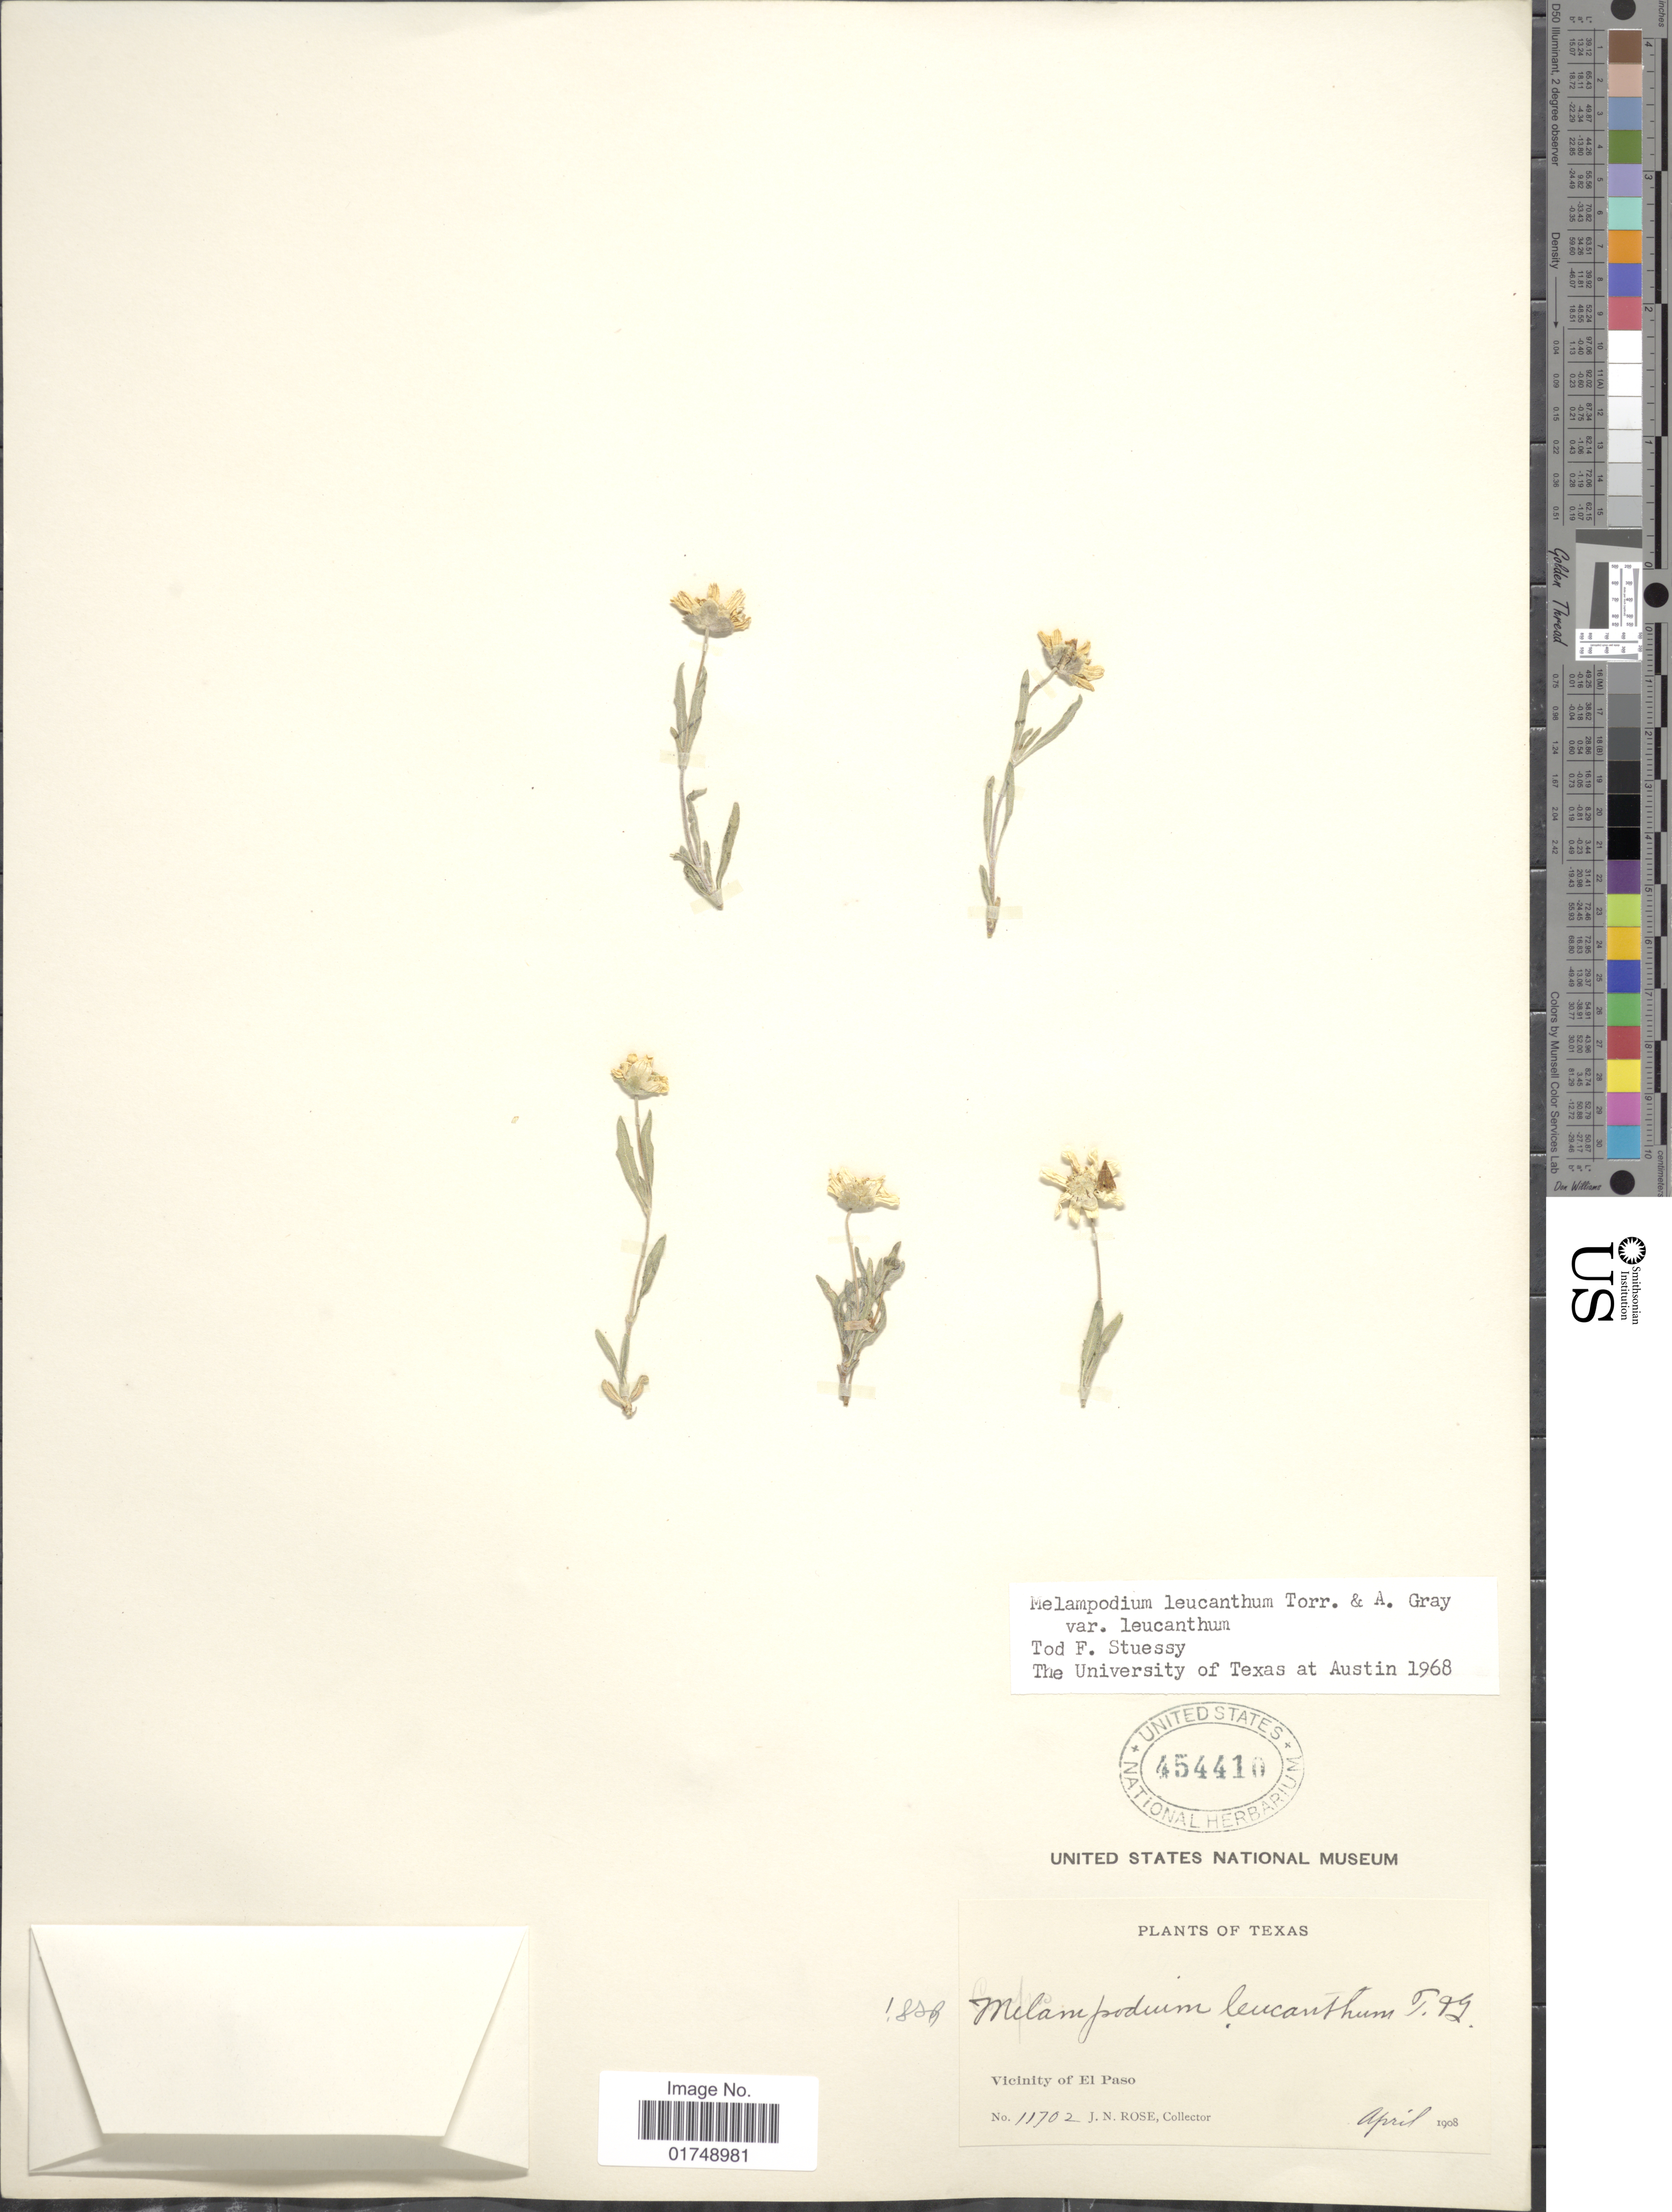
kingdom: Plantae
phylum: Tracheophyta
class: Magnoliopsida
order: Asterales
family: Asteraceae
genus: Melampodium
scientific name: Melampodium leucanthum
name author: Torr. & A. Gray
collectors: J. N. Rose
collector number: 11702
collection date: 1908-04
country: United States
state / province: Texas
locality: Vicinity of El Paso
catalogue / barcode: US 454410